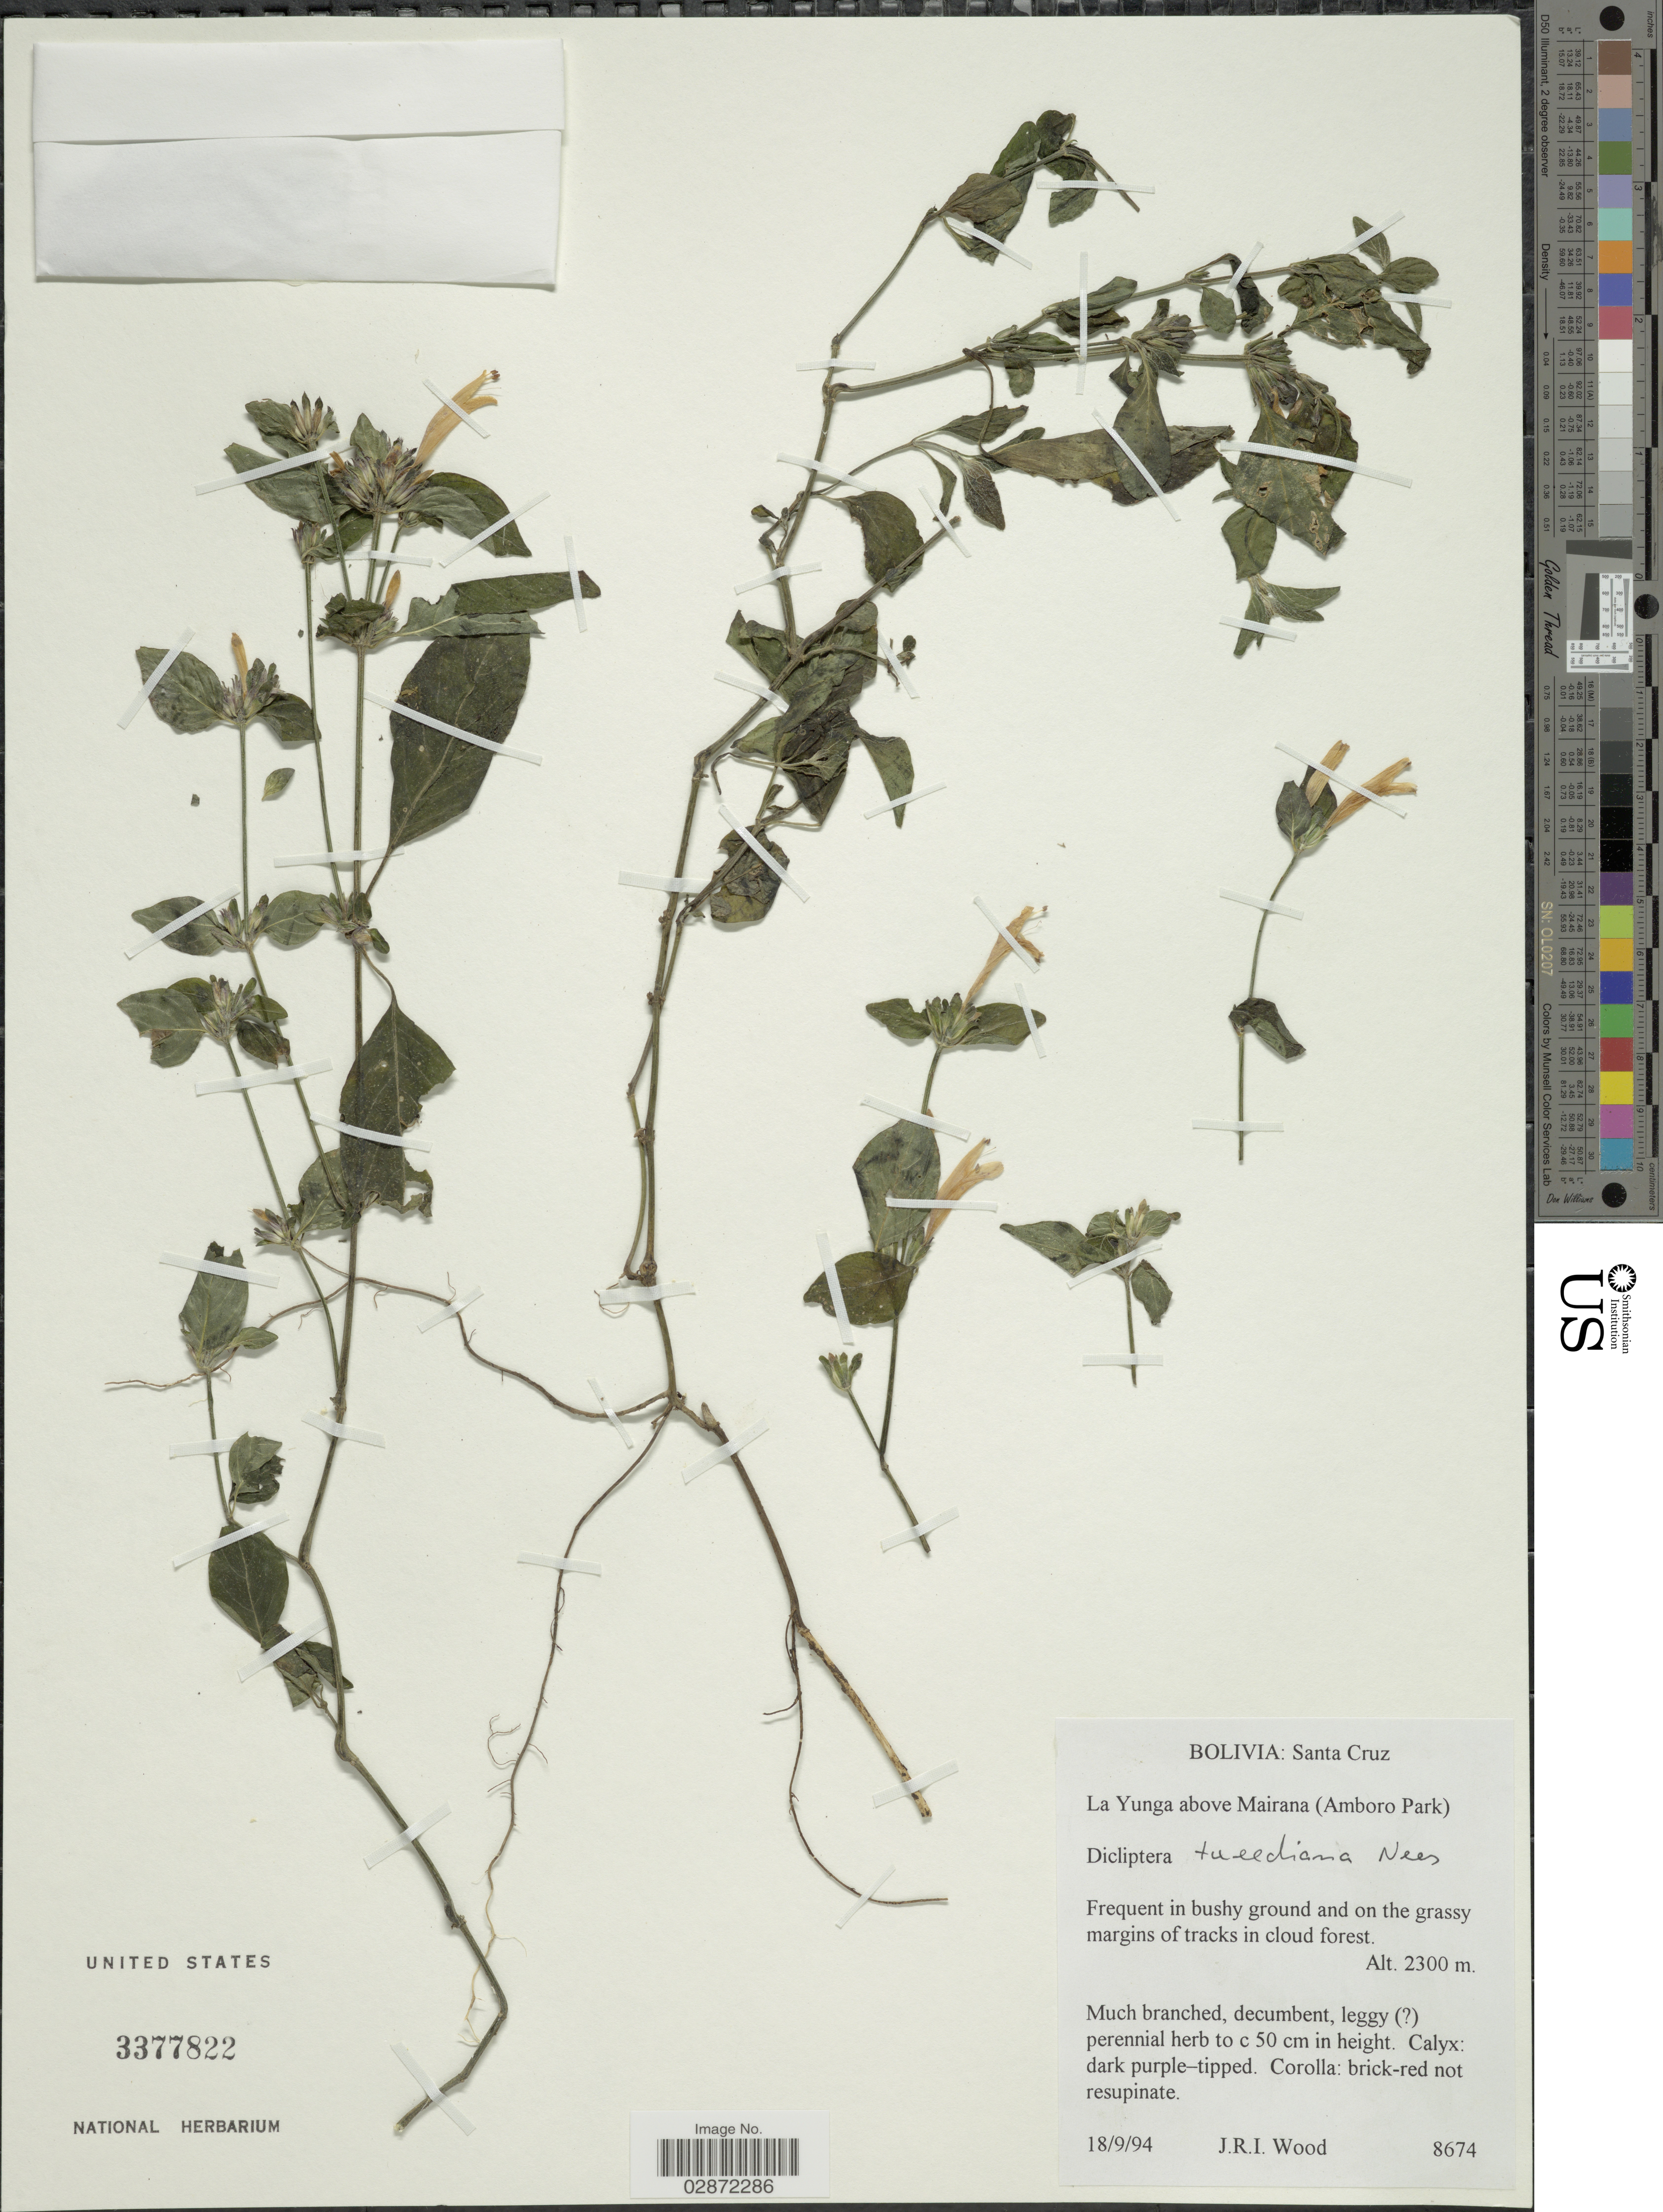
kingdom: Plantae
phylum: Tracheophyta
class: Magnoliopsida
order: Lamiales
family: Acanthaceae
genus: Dicliptera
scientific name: Dicliptera squarrosa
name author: Nees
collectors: J. R. I. Wood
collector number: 8674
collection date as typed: Transcribed d/m/y: 18/9/94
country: Bolivia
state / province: Santa Cruz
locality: La Yunga above Mairana (Amboro Park).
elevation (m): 2300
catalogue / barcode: US 3377822